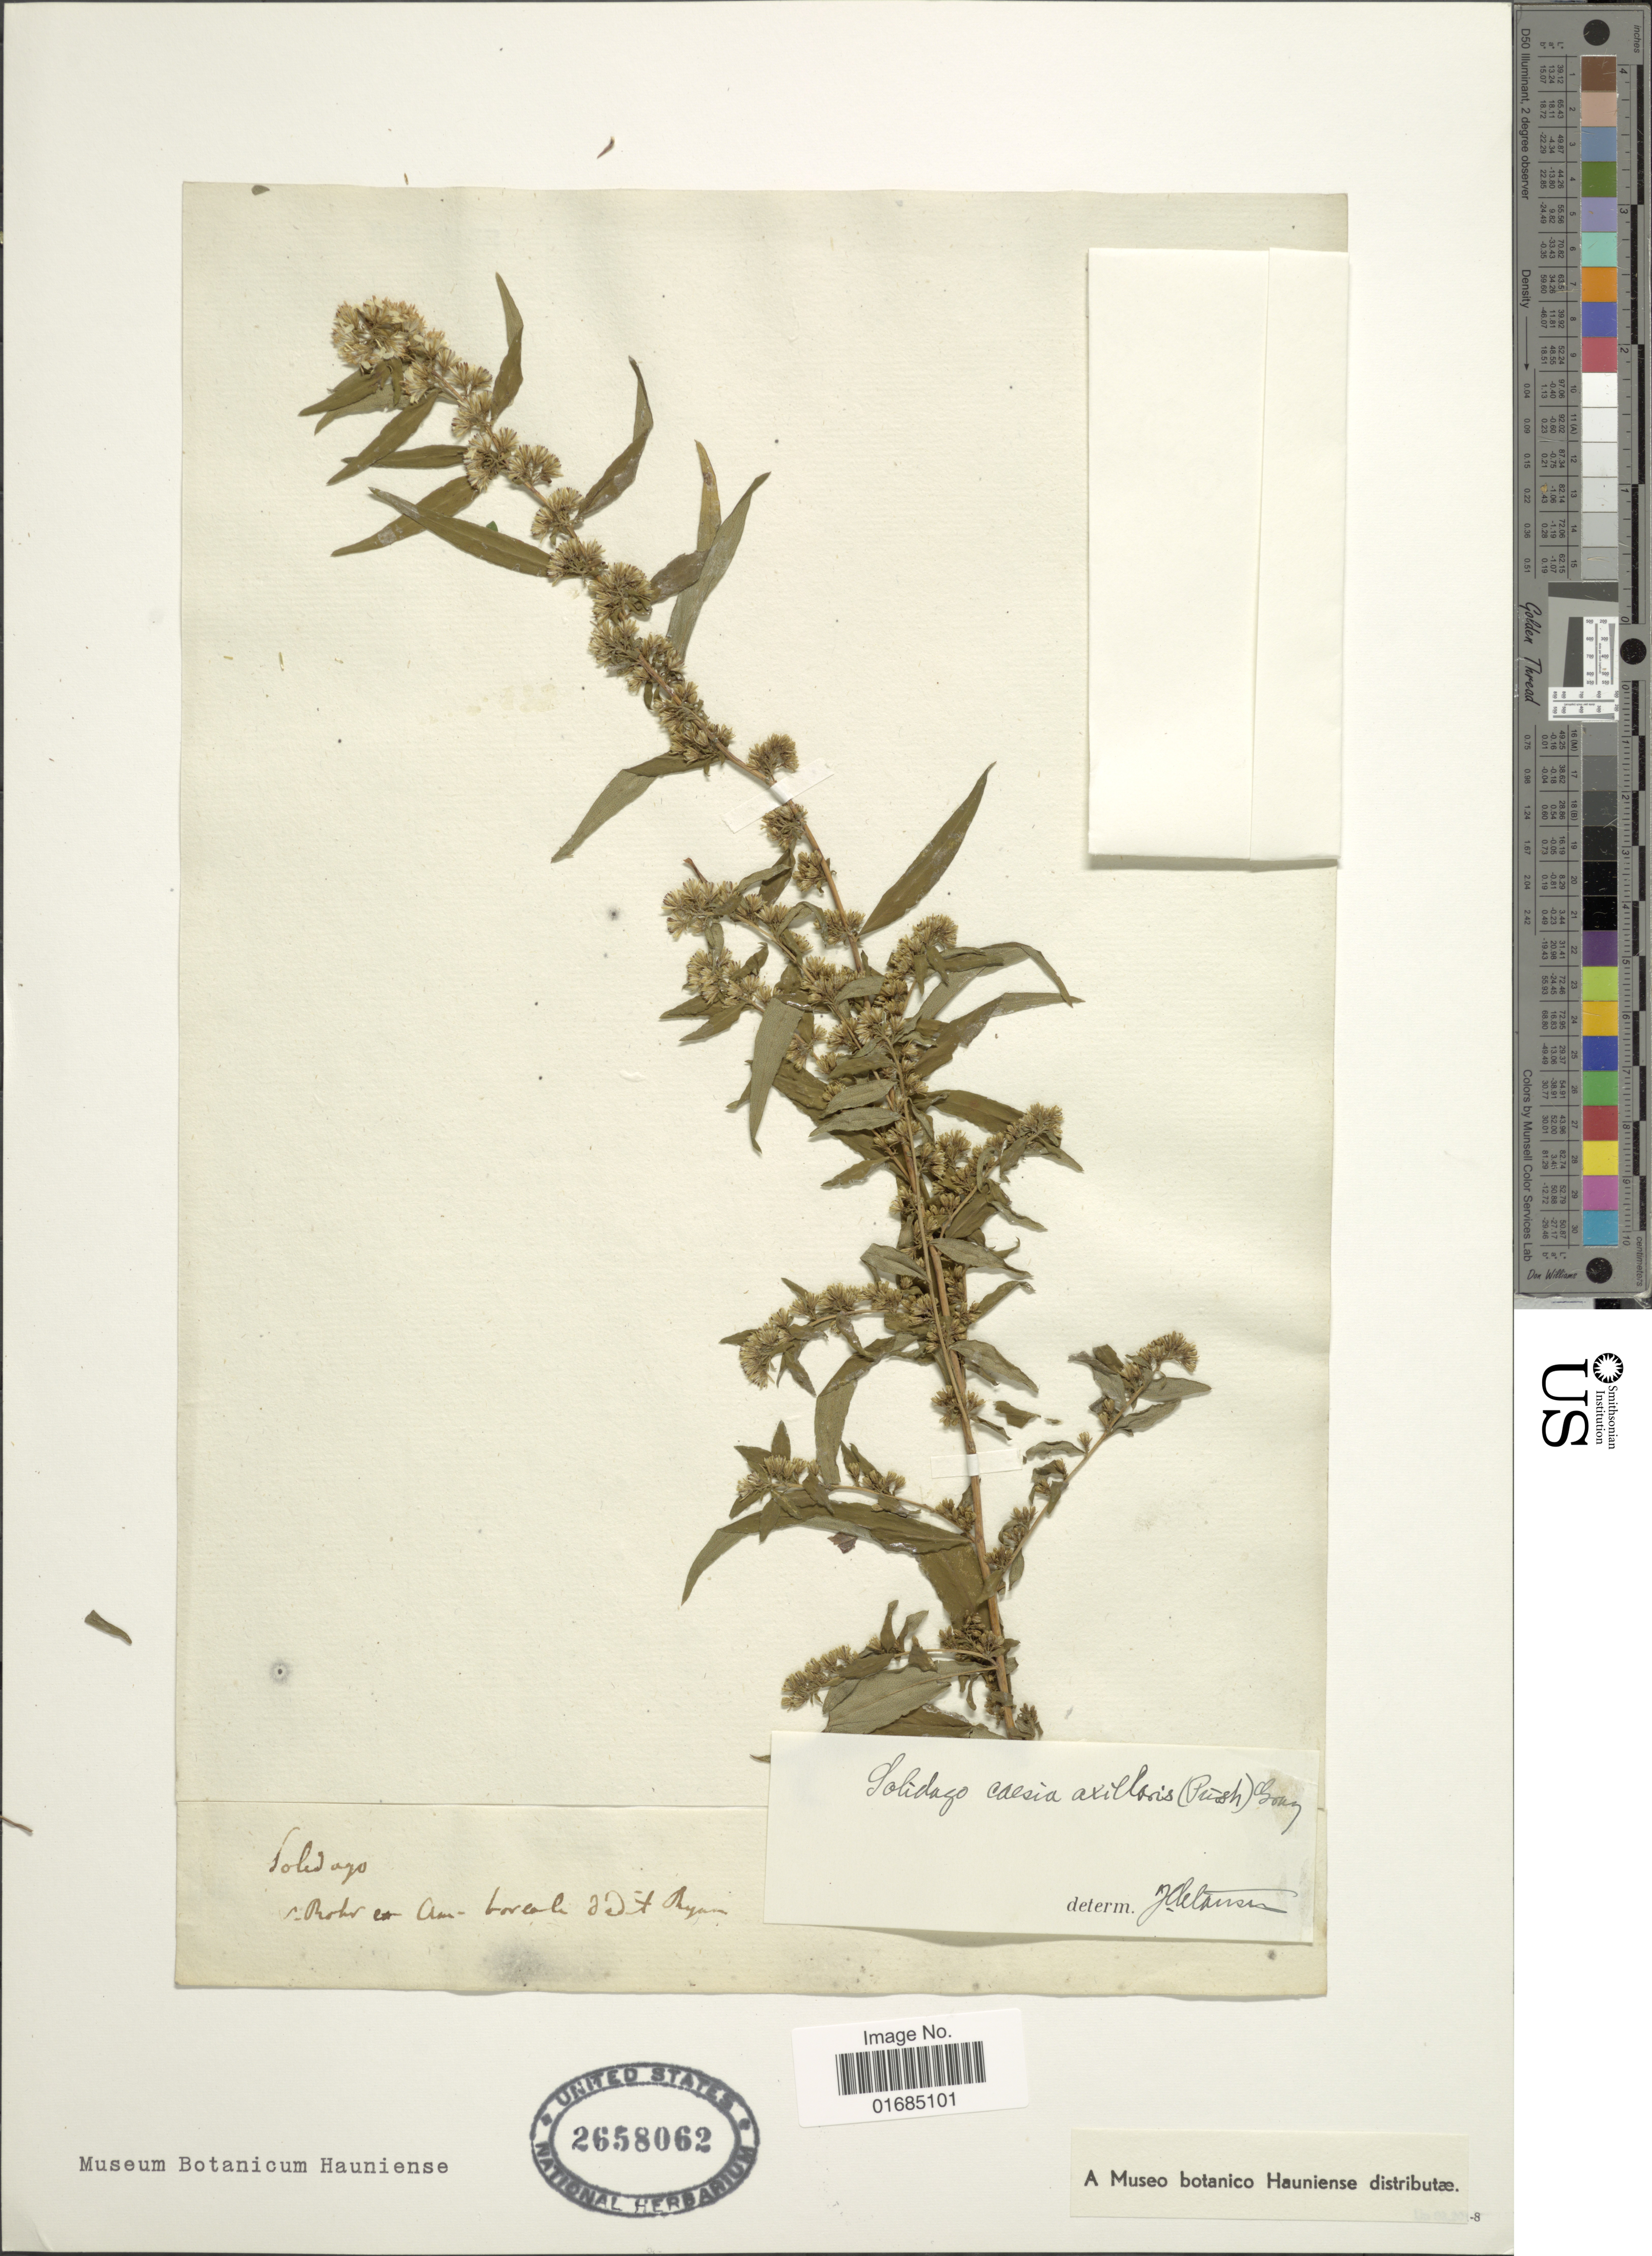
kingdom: Plantae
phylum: Tracheophyta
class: Magnoliopsida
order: Asterales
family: Asteraceae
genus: Solidago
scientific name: Solidago caesia var. caesia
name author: L.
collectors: Rohr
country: United States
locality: Am. Boreali.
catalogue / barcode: US 2658062